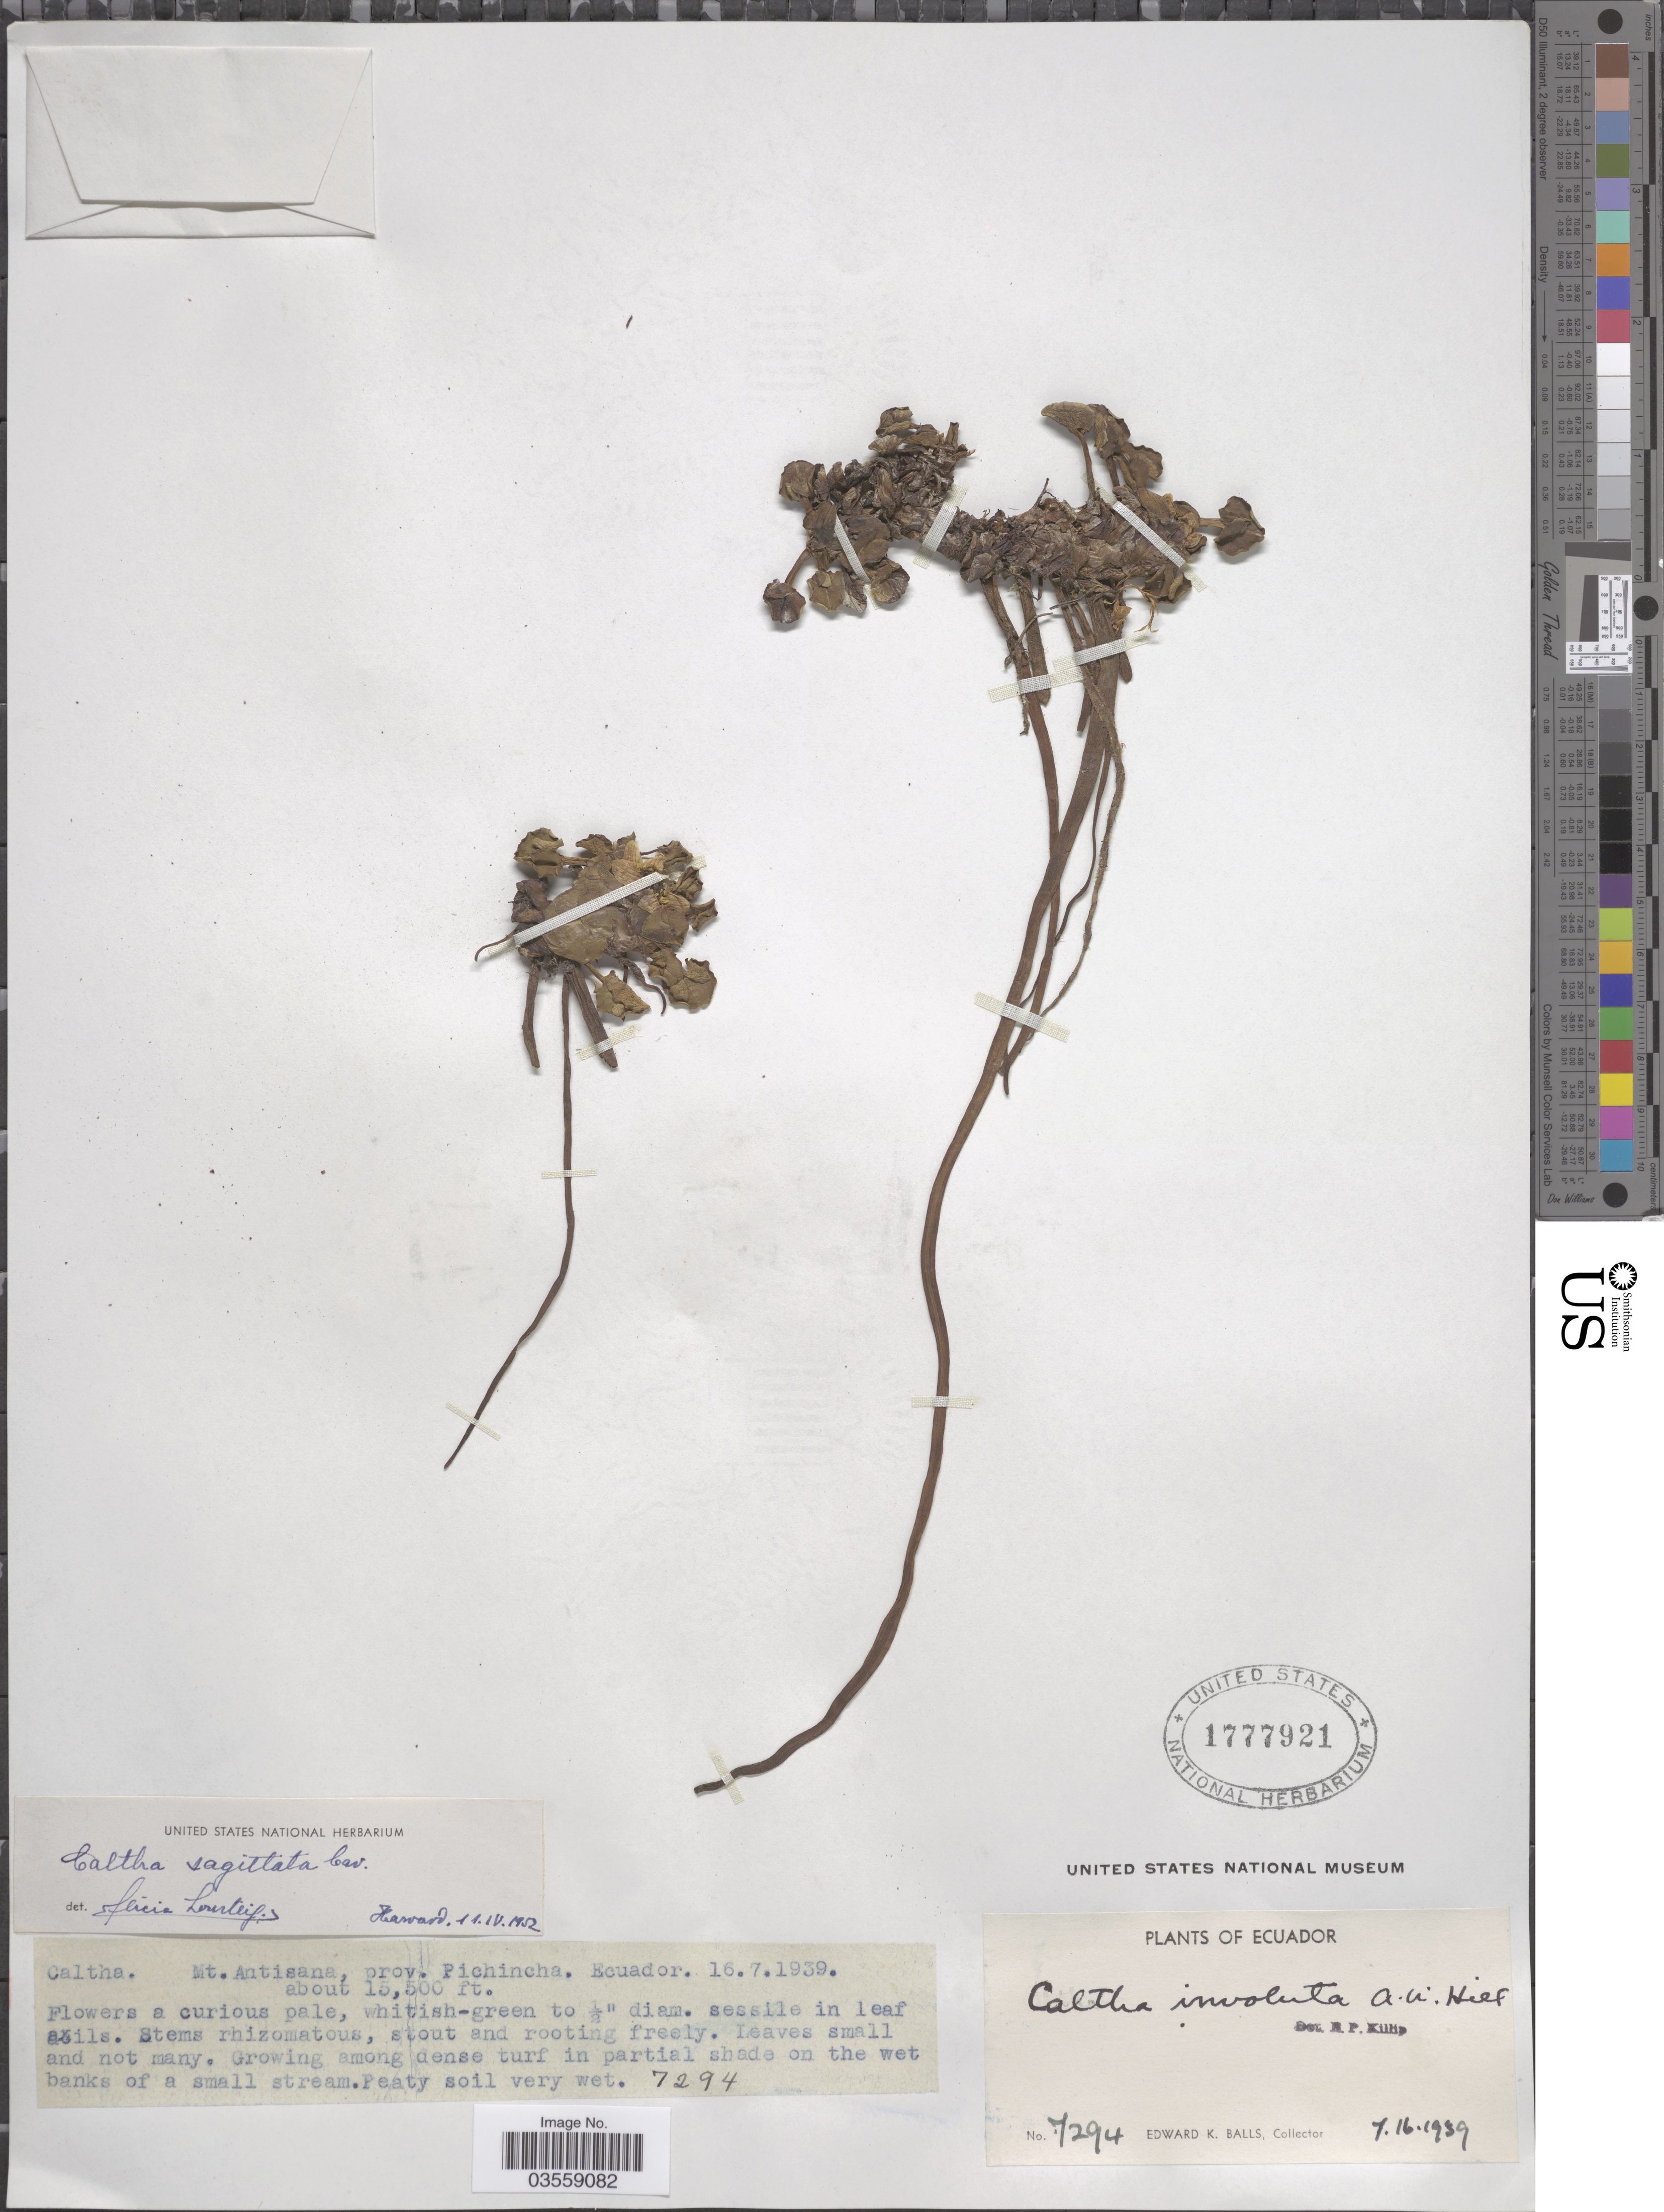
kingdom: Plantae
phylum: Tracheophyta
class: Magnoliopsida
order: Ranunculales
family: Ranunculaceae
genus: Caltha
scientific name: Caltha sagittata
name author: Cav.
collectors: E. K. Balls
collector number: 7294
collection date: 1939-07-16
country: Ecuador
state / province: Pichincha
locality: Mt. Antisana.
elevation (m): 4724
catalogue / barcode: US 1777921